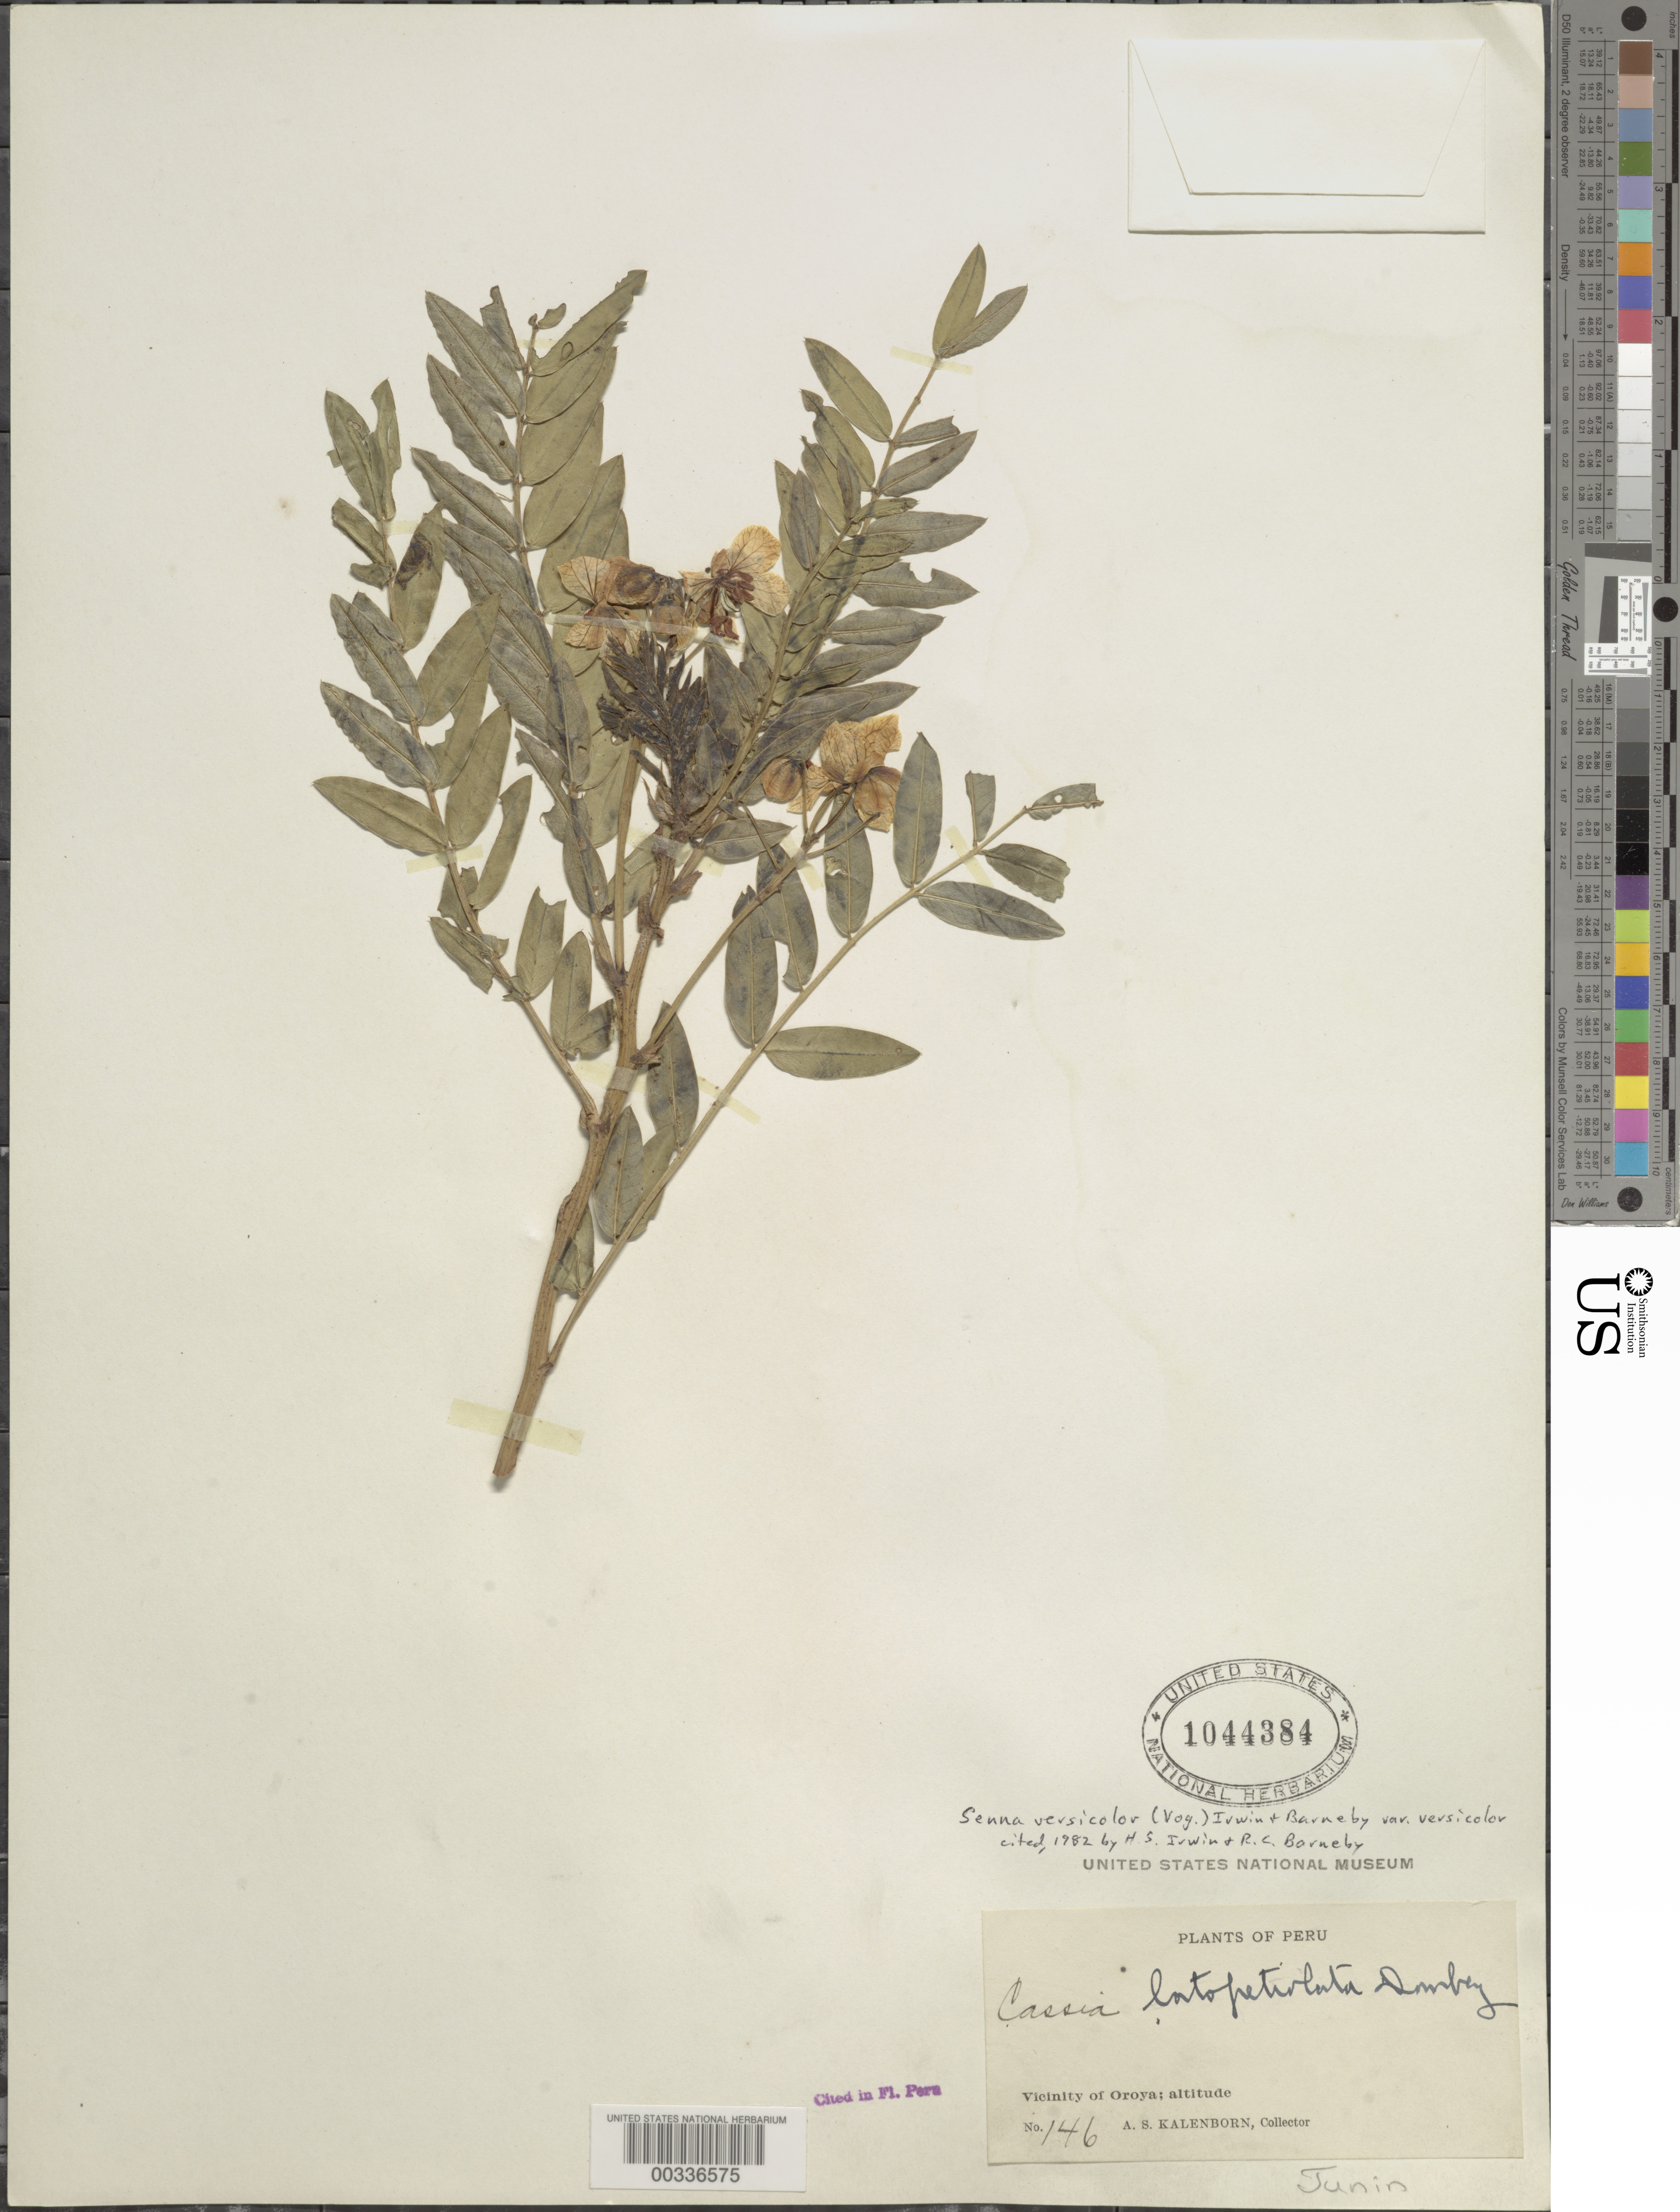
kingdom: Plantae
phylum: Tracheophyta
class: Magnoliopsida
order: Brassicales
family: Brassicaceae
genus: Erysimum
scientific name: Erysimum capitatum subsp. perenne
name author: (S. Watson ex Coville) R.A. Price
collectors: A. Kalenborn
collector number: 146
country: Peru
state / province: Junín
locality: Oroya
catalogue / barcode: US 1044384